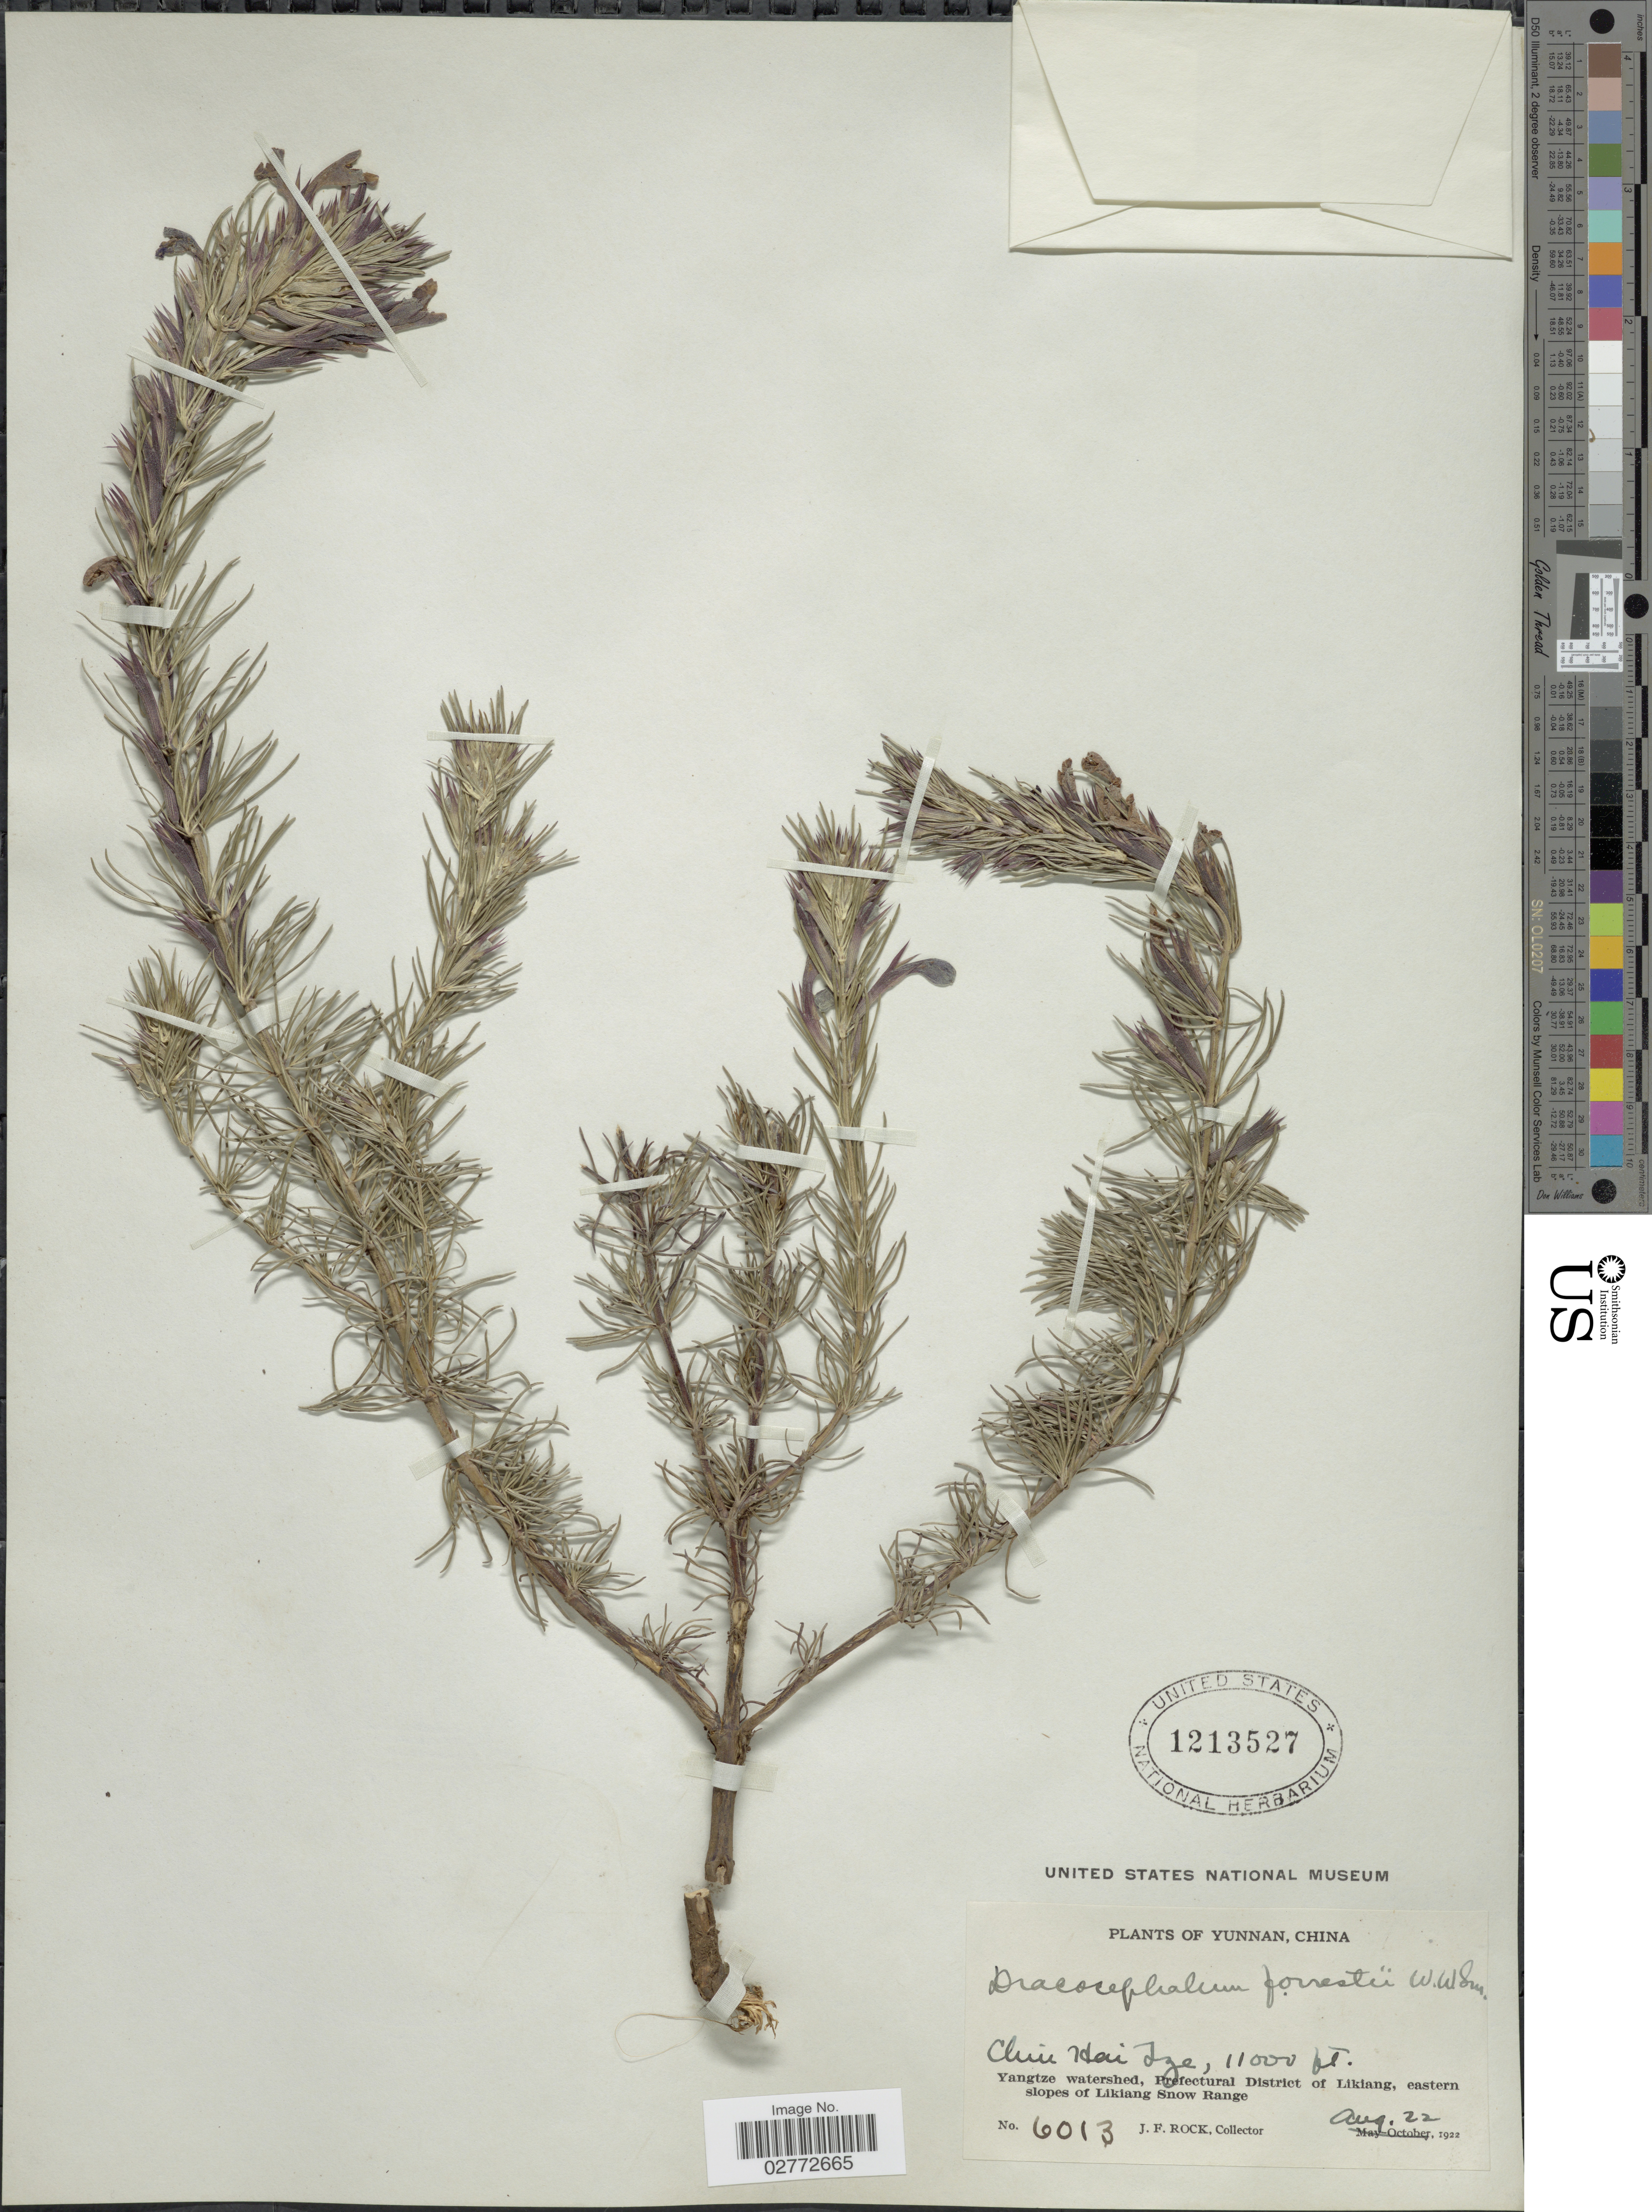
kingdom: Plantae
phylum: Tracheophyta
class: Magnoliopsida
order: Lamiales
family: Lamiaceae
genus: Dracocephalum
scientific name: Dracocephalum forrestii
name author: W.W. Sm.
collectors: J. Rock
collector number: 6013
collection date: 1922-08-22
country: China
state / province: Yunnan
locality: Chin Hai Tze. Yangtze watershed, Prefectural District of Likiang, eastern slopes of Likiang Snow Range.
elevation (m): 3353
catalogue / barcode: US 1213527